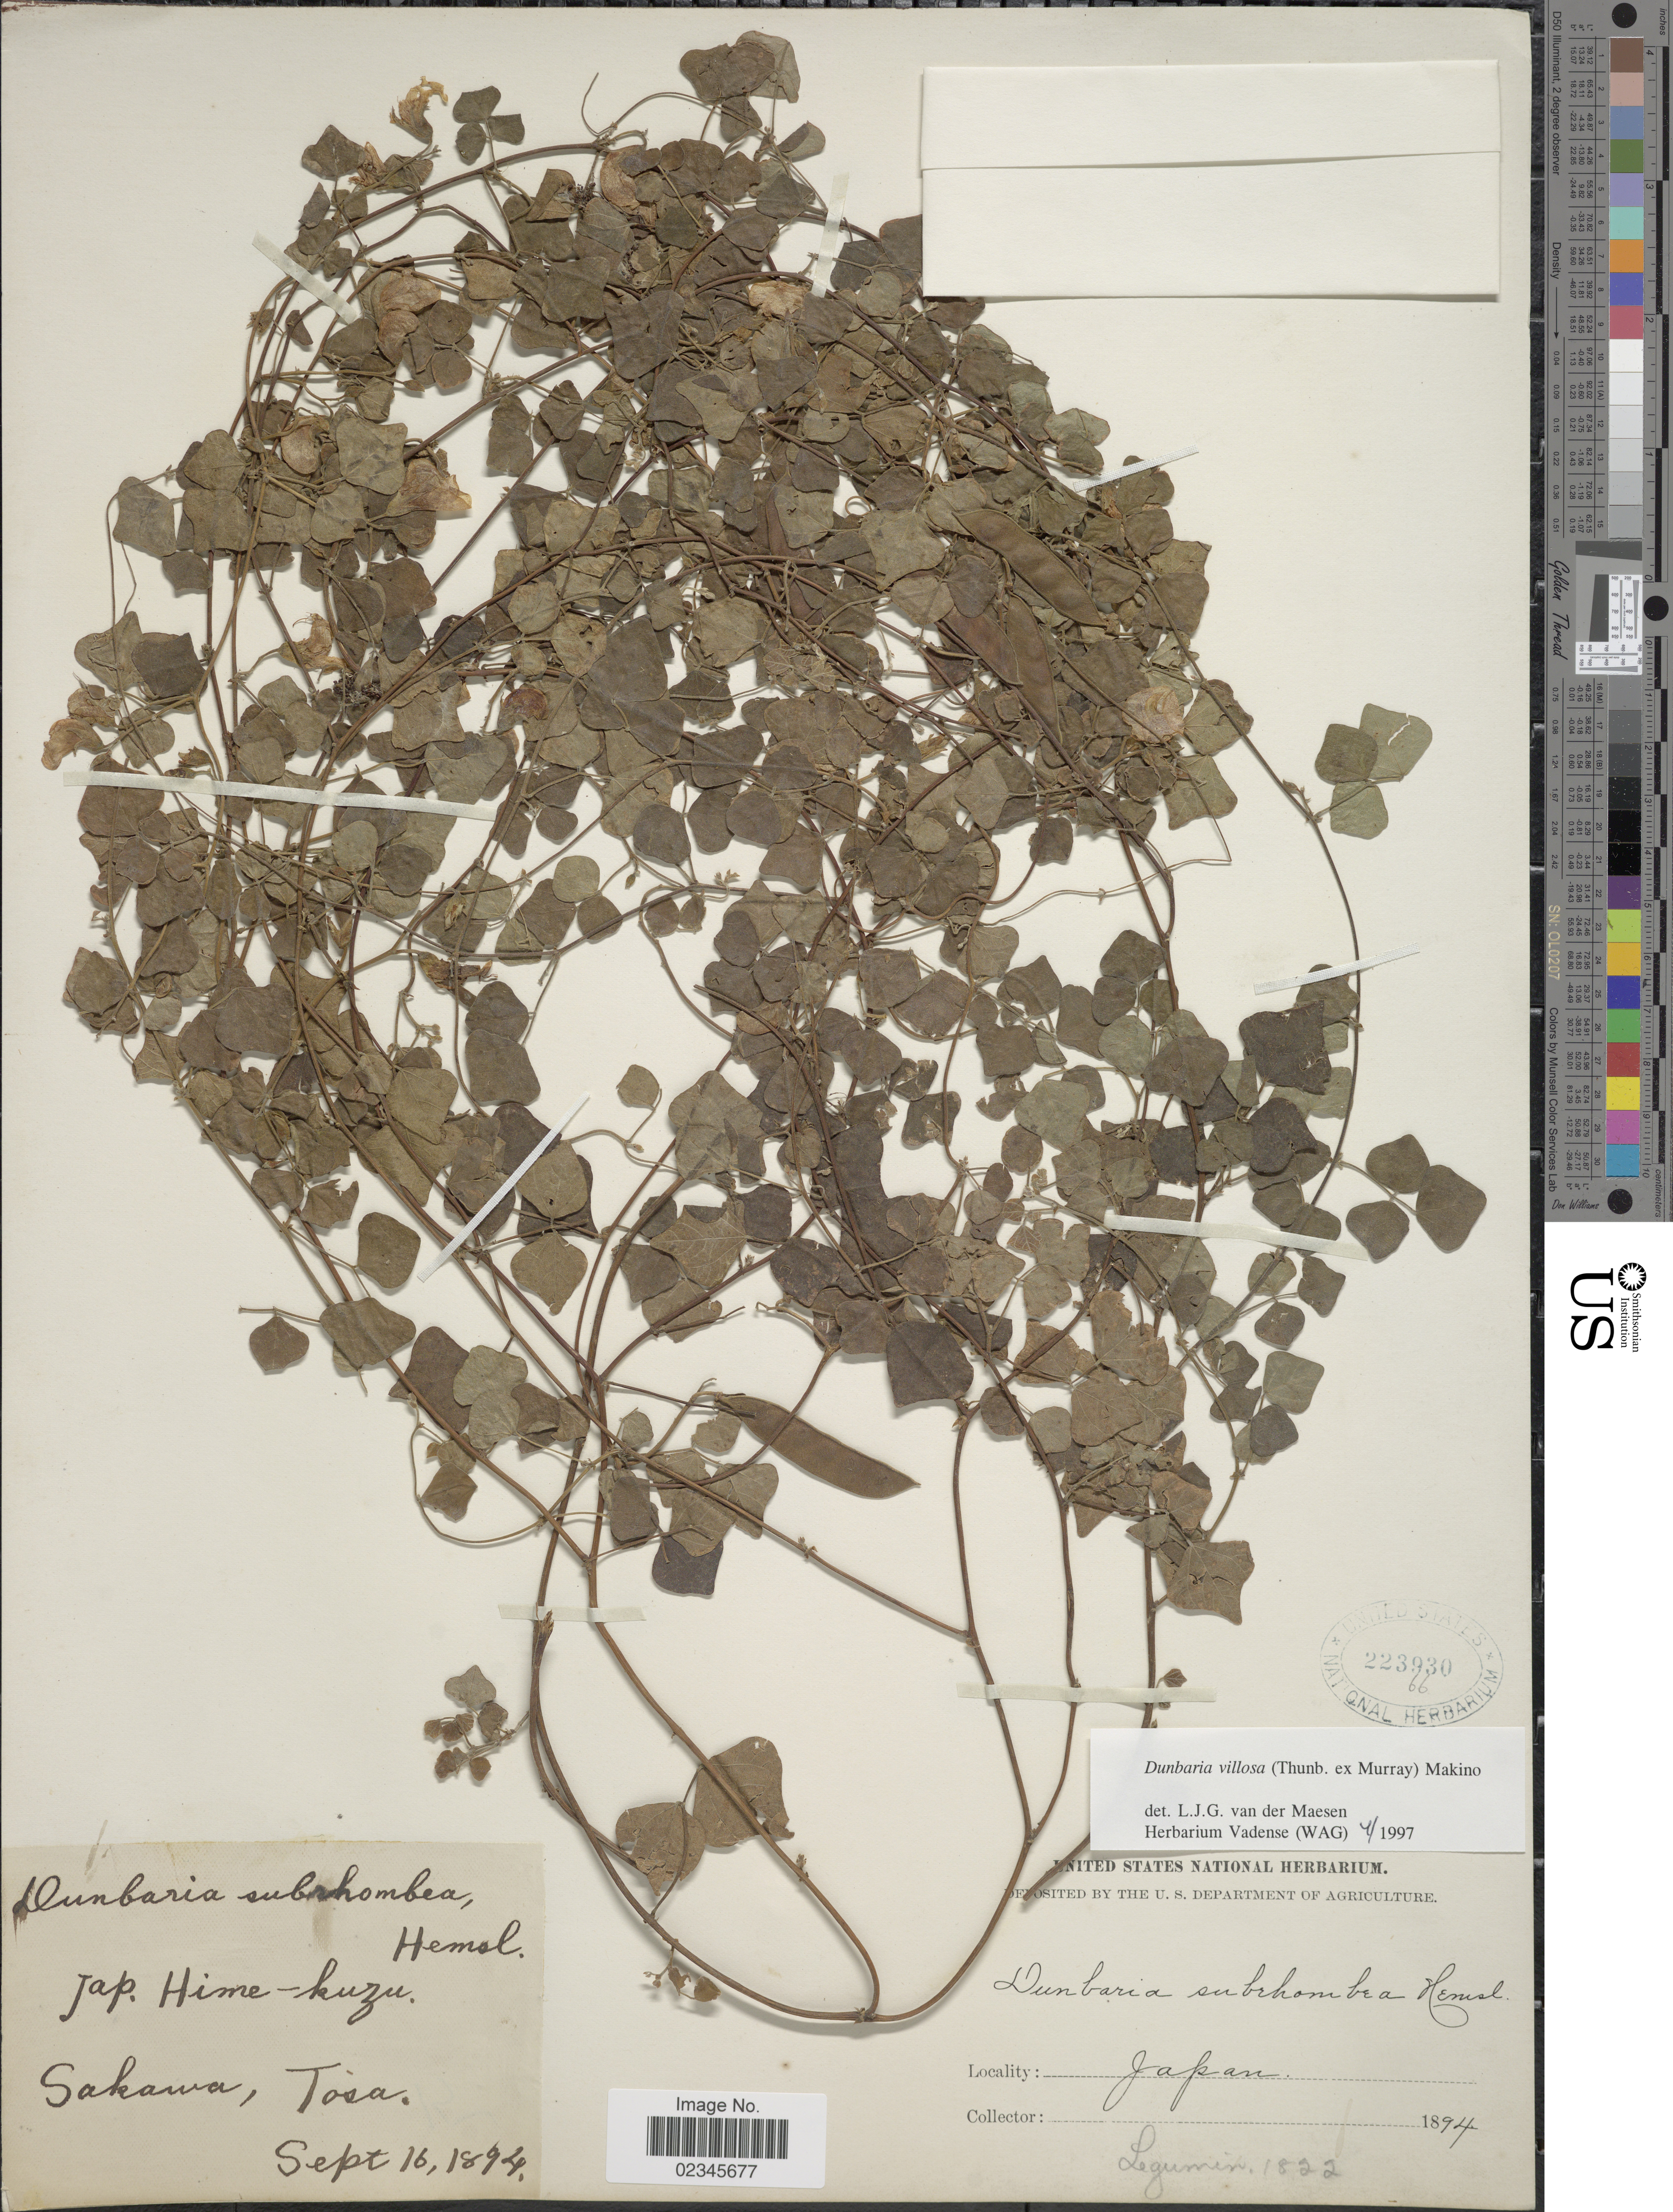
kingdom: Plantae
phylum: Tracheophyta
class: Magnoliopsida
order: Fabales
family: Fabaceae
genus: Dunbaria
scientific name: Dunbaria villosa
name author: (Thunb.) Makino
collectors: ex herb. U. S. Department of Agriculture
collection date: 1894-09-16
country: Japan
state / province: Koti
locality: Sakawa, Tosa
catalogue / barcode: US 223930